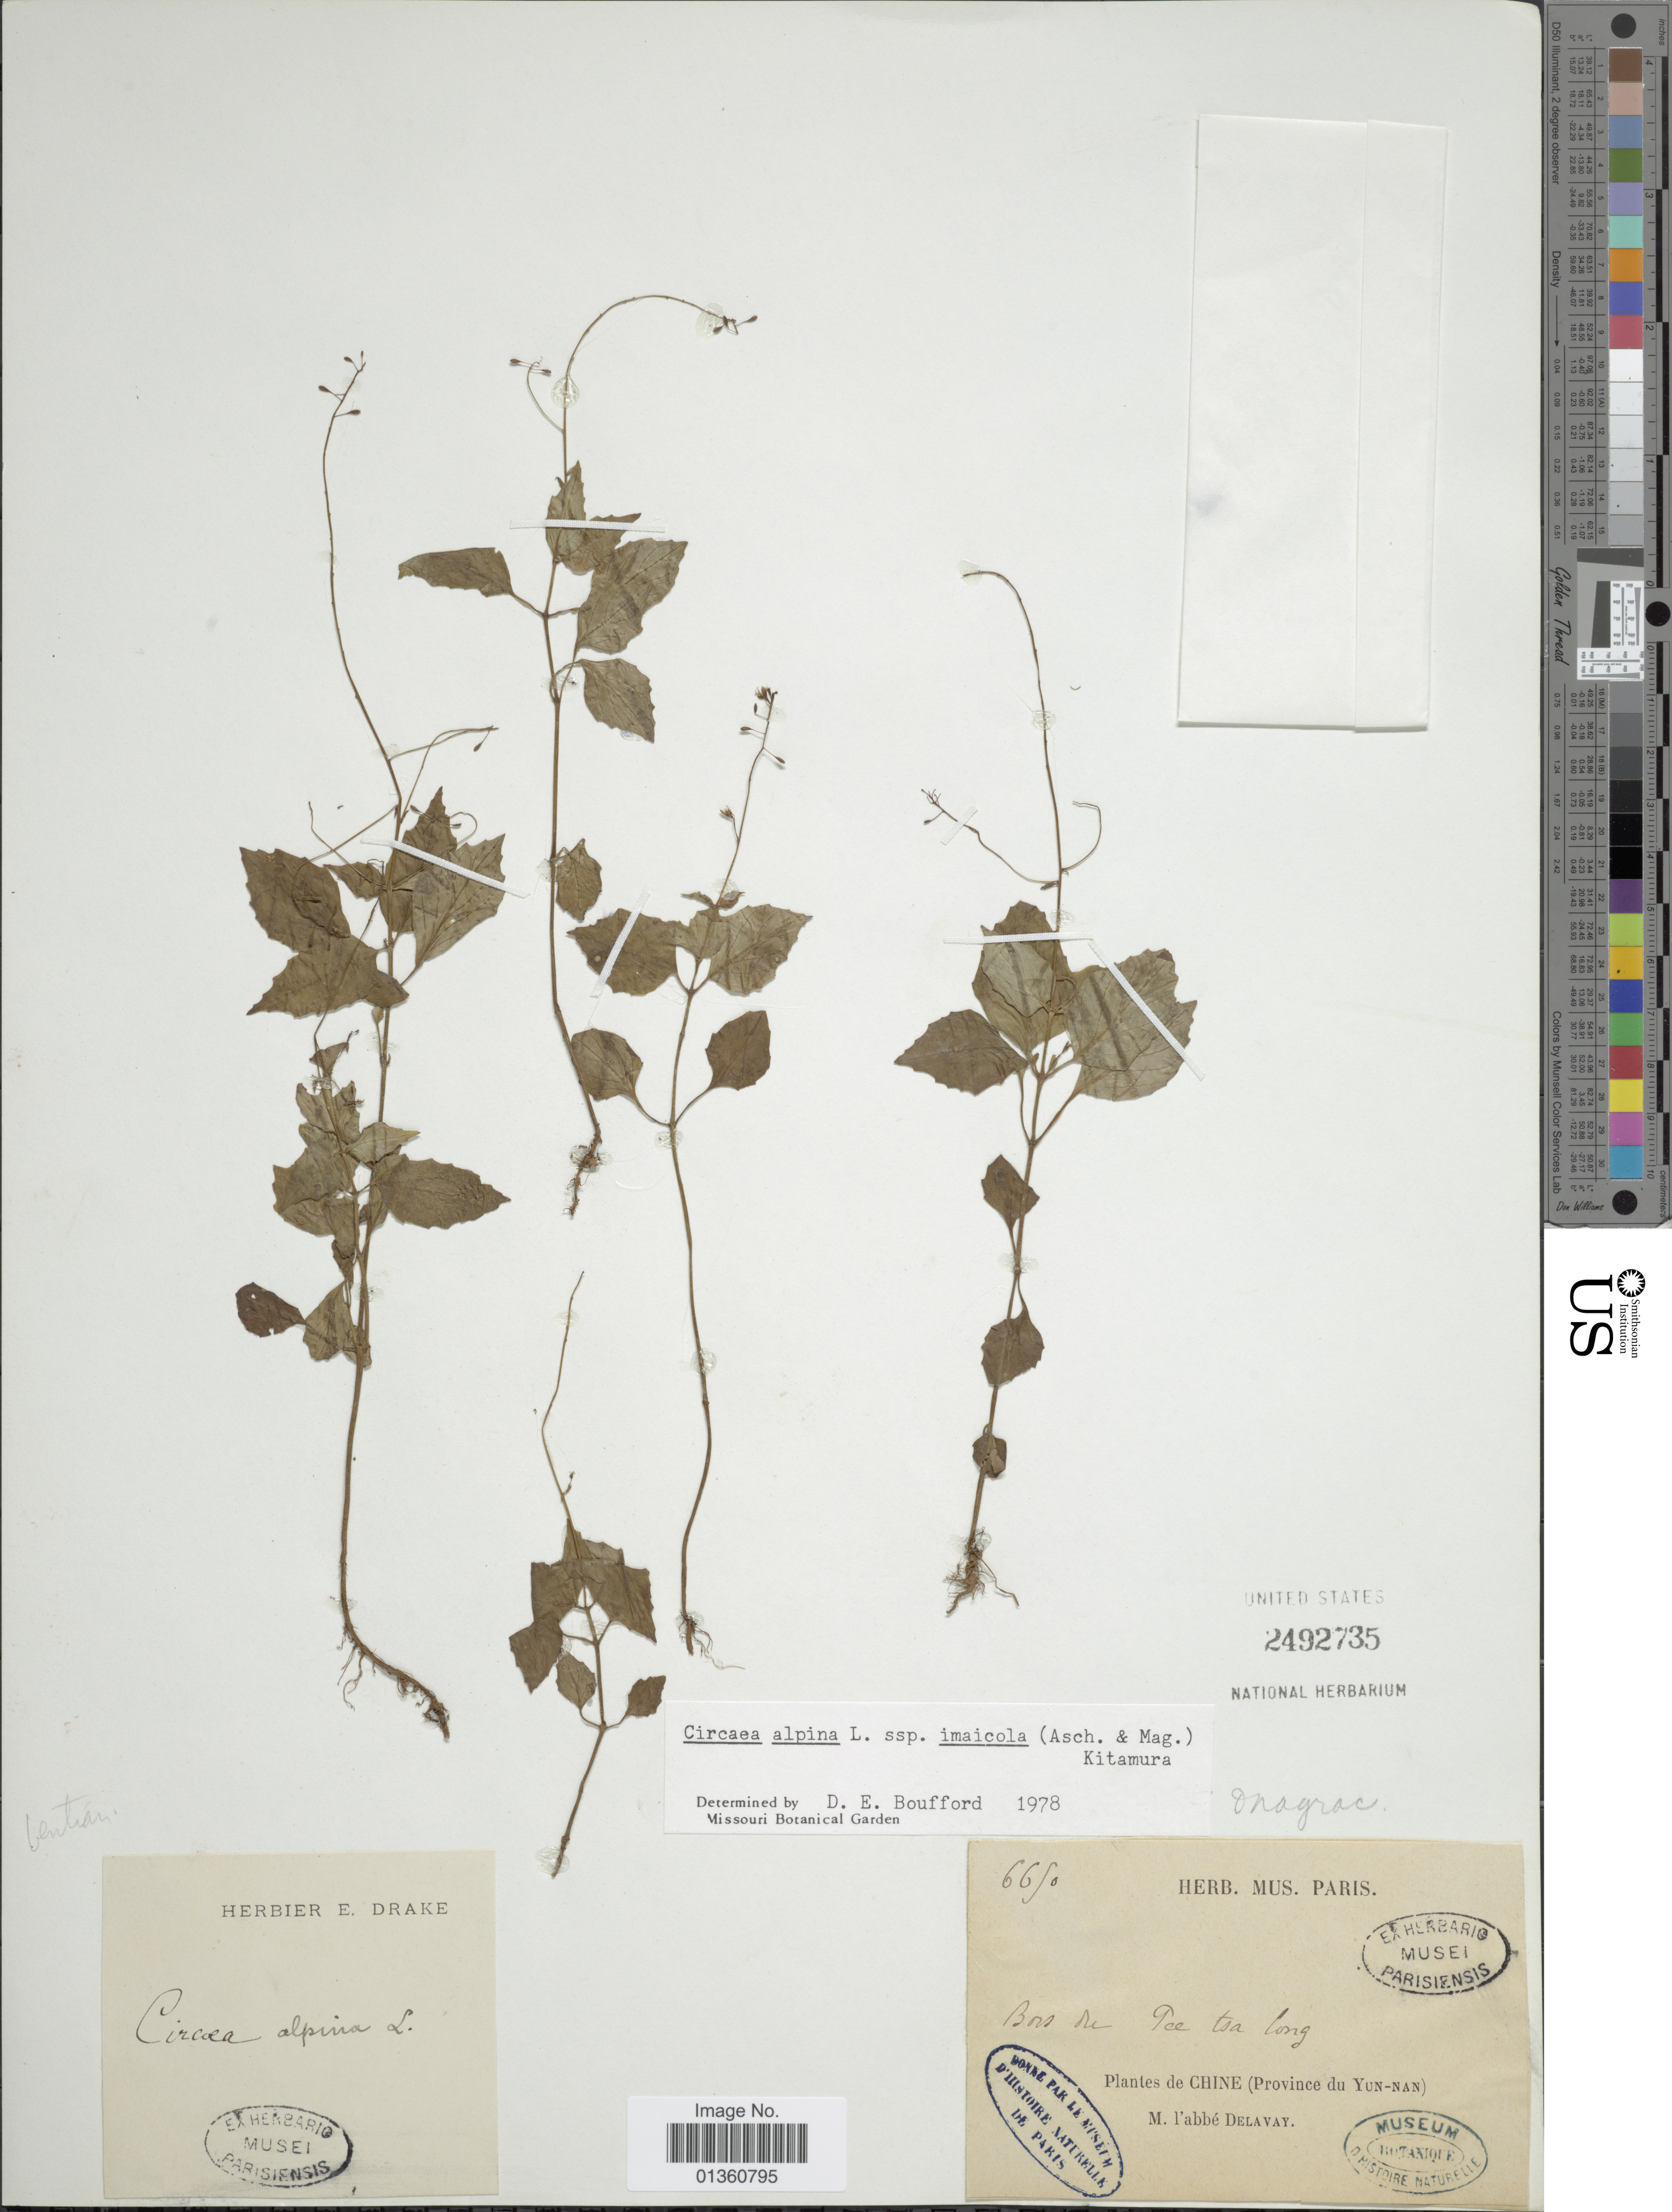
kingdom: Plantae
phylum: Tracheophyta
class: Magnoliopsida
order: Myrtales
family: Onagraceae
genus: Circaea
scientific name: Circaea alpina subsp. imaicola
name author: (Asch. & Magnus) Kitam.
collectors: M. Delavay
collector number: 6650*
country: China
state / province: Yunnan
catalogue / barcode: US 2492735